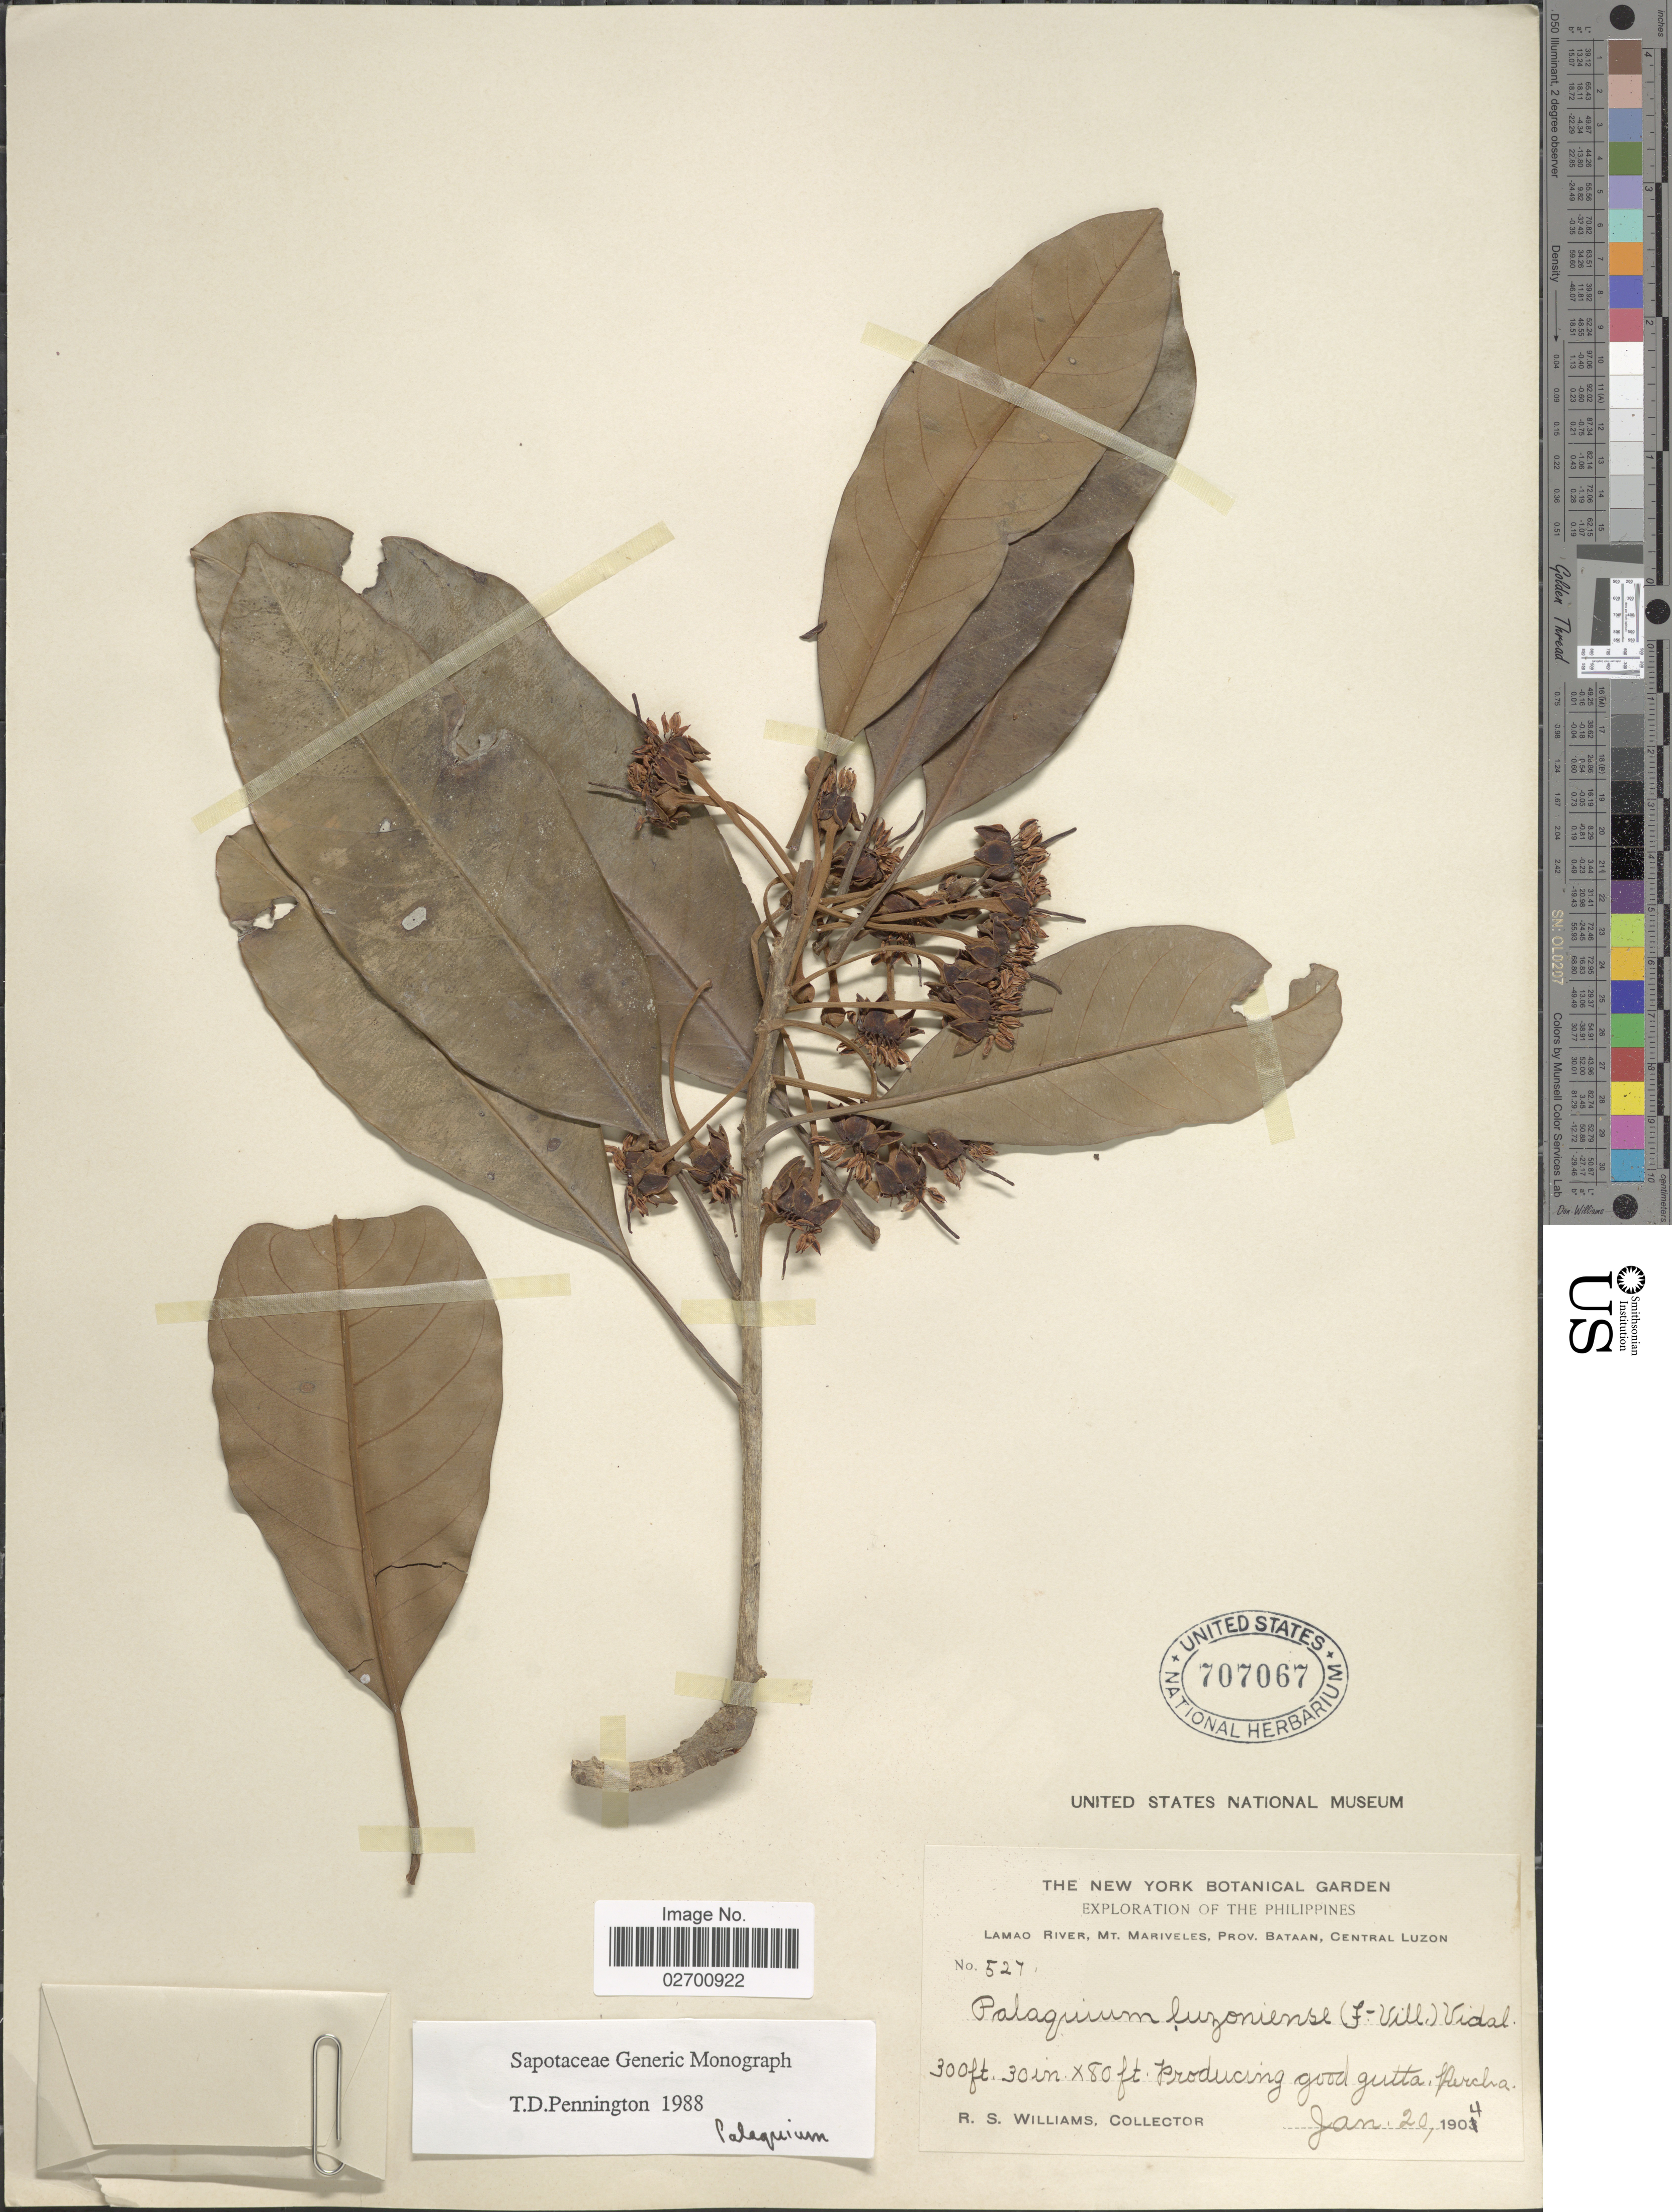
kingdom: Plantae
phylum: Tracheophyta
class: Magnoliopsida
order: Ericales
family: Sapotaceae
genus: Palaquium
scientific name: Palaquium luzoniense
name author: (Fern.-Vill.) S. Vidal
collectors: R. S. Williams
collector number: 527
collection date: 1904-01-20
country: Philippines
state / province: Central Luzon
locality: Lamao River, Mt. Mariveles, Prov. Bataan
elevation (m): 91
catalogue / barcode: US 707067